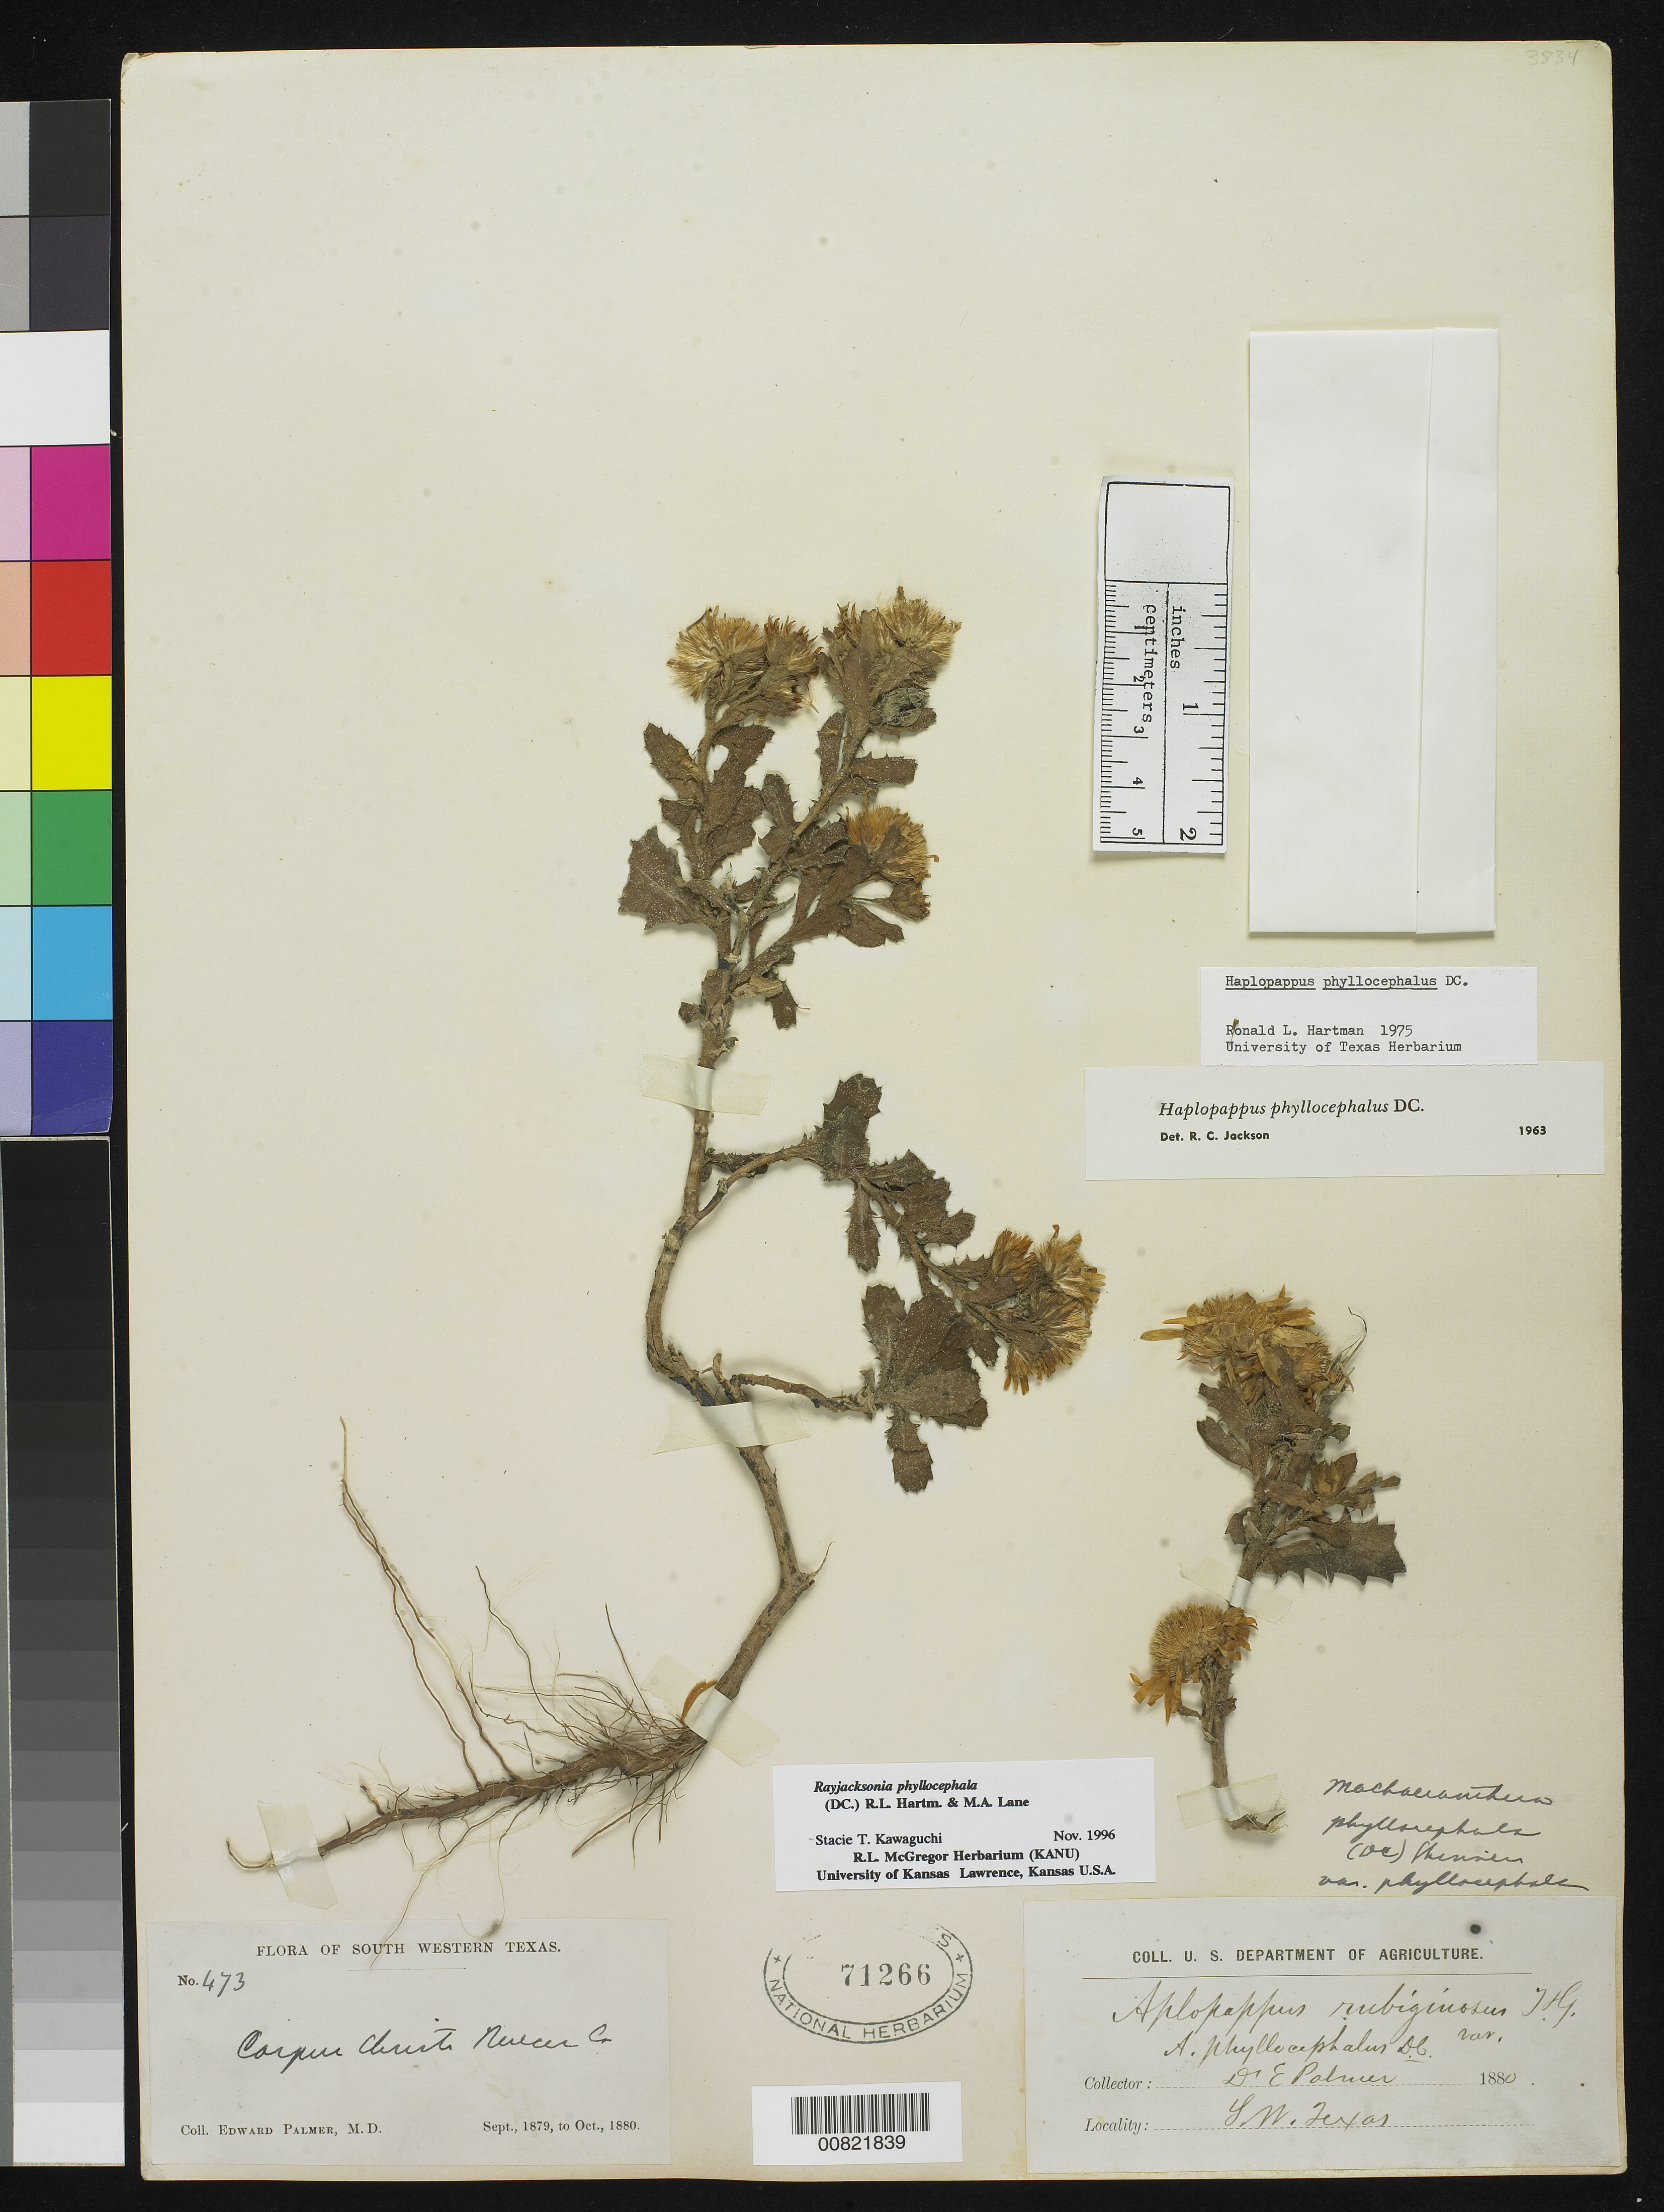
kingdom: Plantae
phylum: Tracheophyta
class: Magnoliopsida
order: Asterales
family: Asteraceae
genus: Rayjacksonia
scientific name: Rayjacksonia phyllocephala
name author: (DC.) R.L. Hartm. & M.A. Lane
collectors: E. Palmer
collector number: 473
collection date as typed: Sep 1879 to -- Oct 1880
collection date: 1879-09/1880-10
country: United States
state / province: Texas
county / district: Nueces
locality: Corpus Christi Bay, Nueces County, Texas.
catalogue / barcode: US 71266